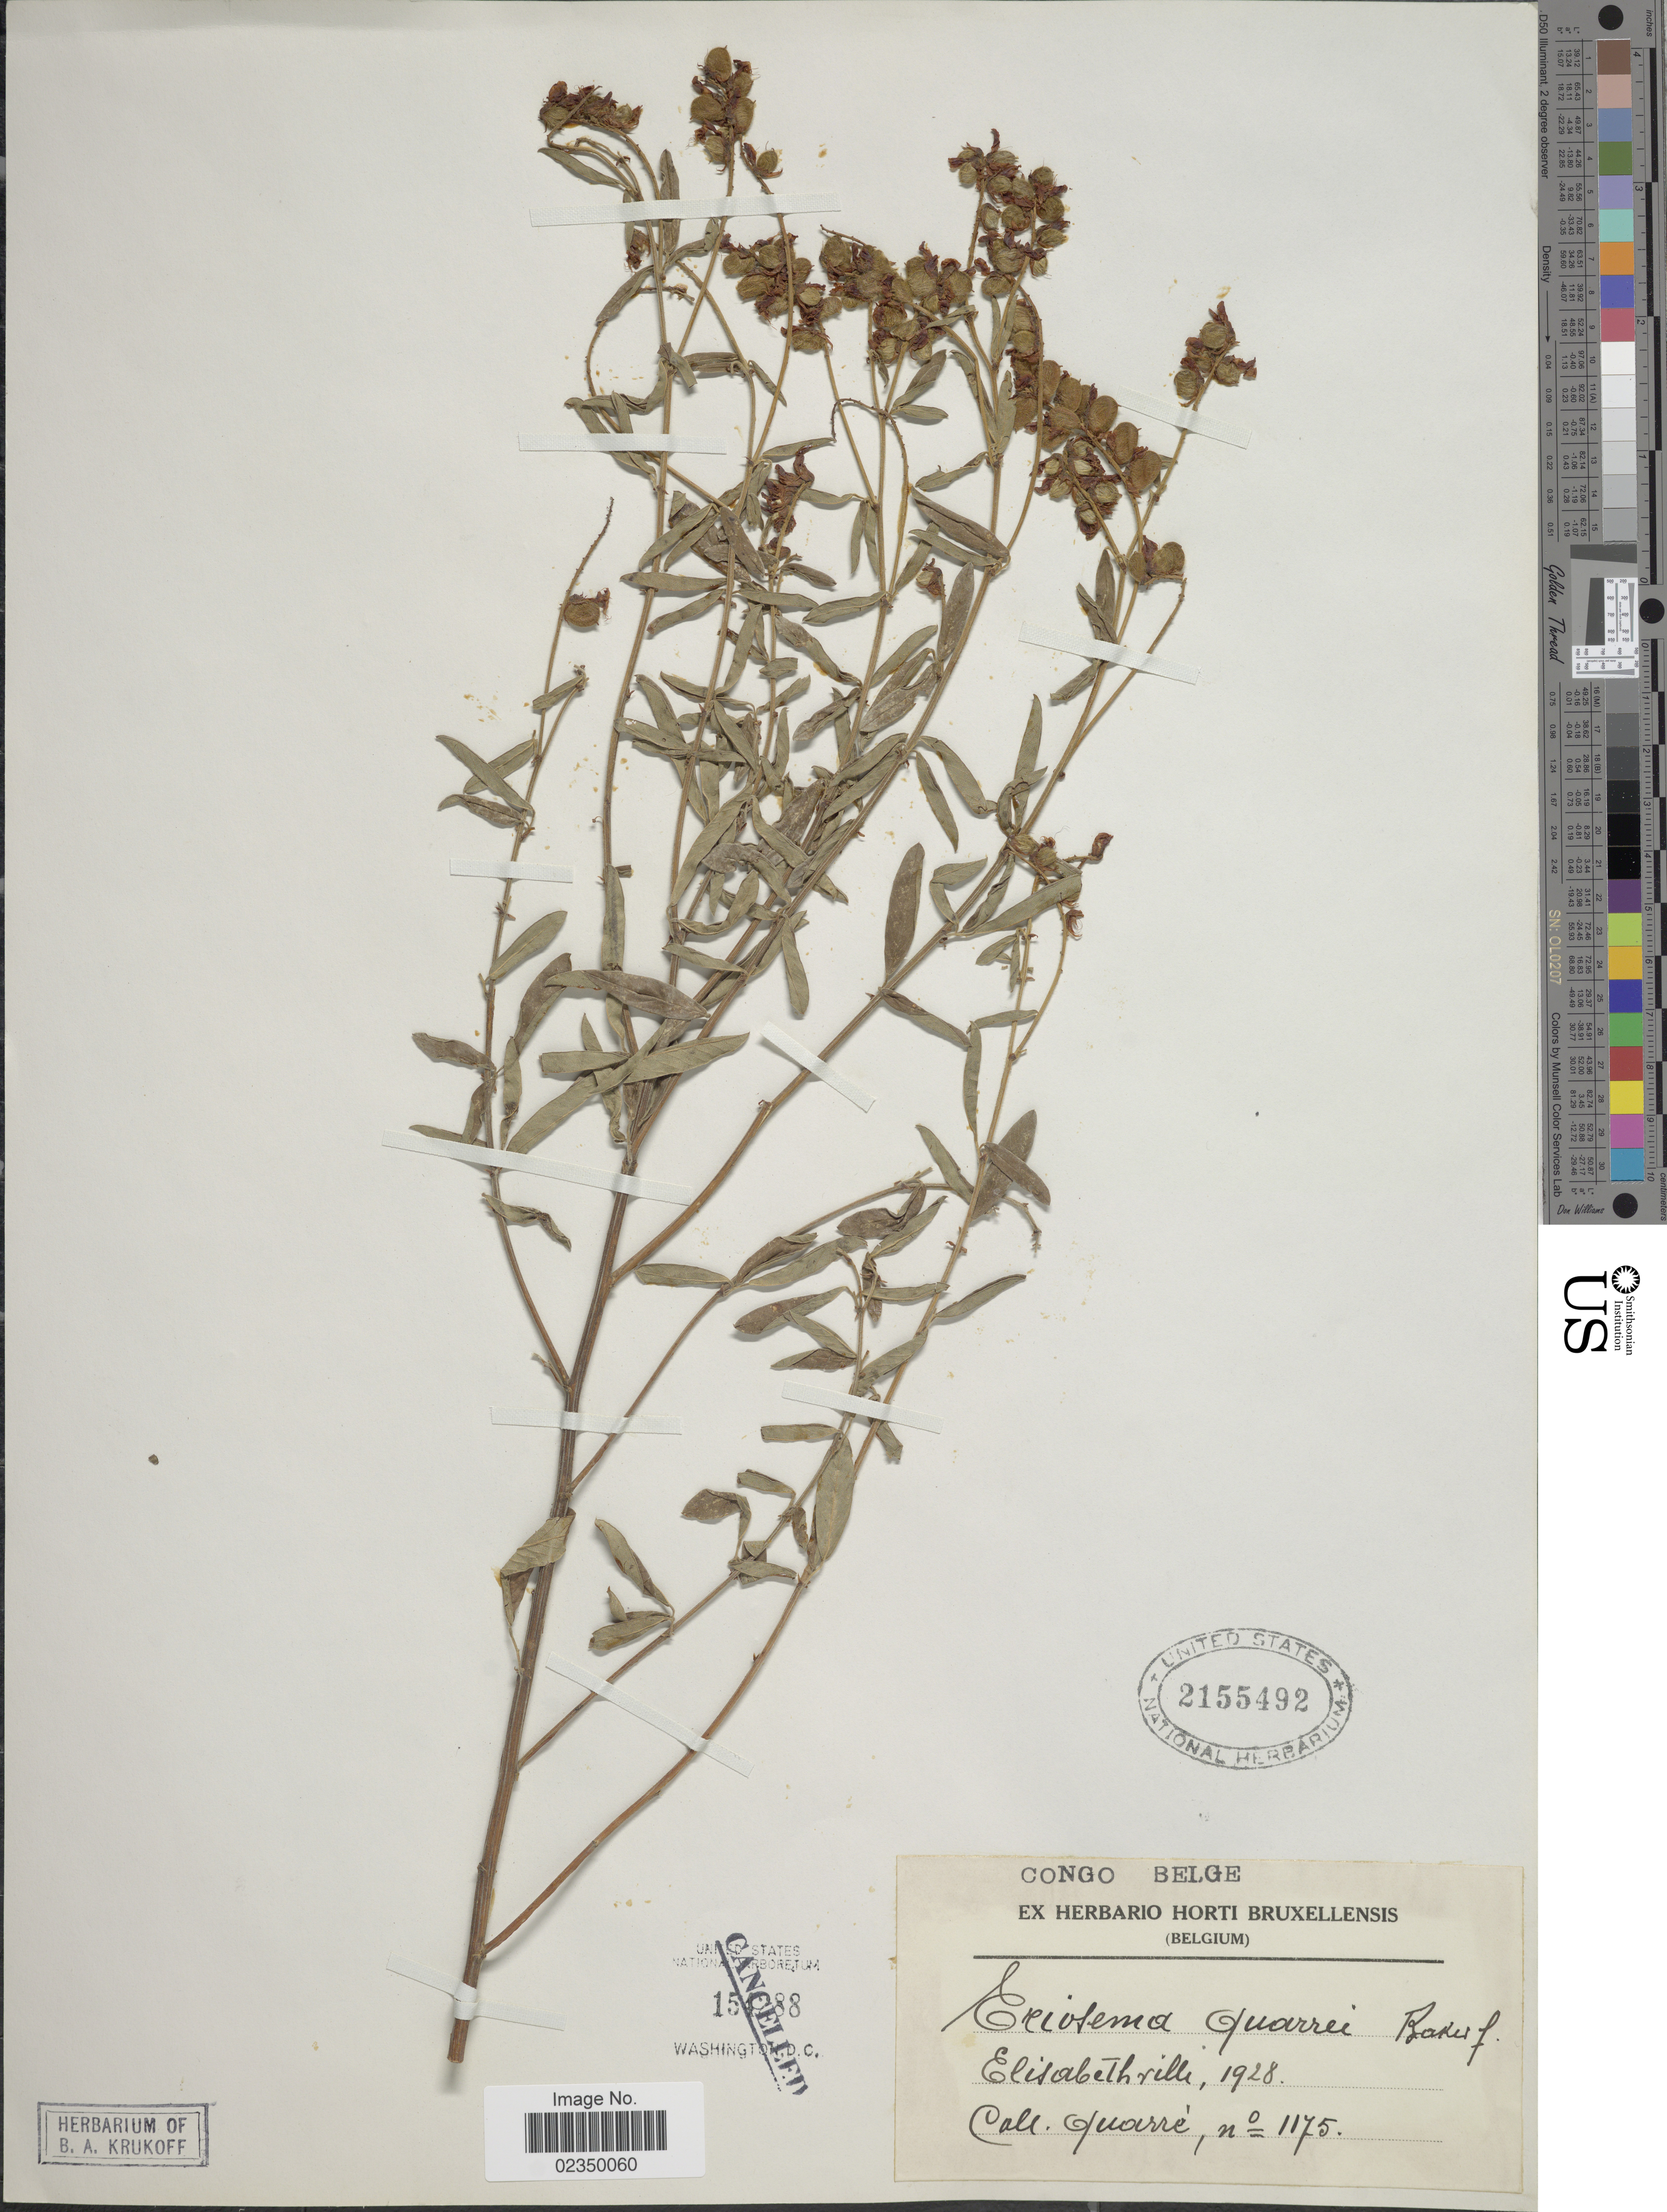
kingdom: Plantae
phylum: Tracheophyta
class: Magnoliopsida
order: Fabales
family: Fabaceae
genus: Eriosema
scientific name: Eriosema quarrei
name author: Baker f.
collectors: -. Quarre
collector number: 1175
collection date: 1928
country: Congo, Democratic Republic of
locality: Elisabethville, Congo Belge.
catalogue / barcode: US 2155492